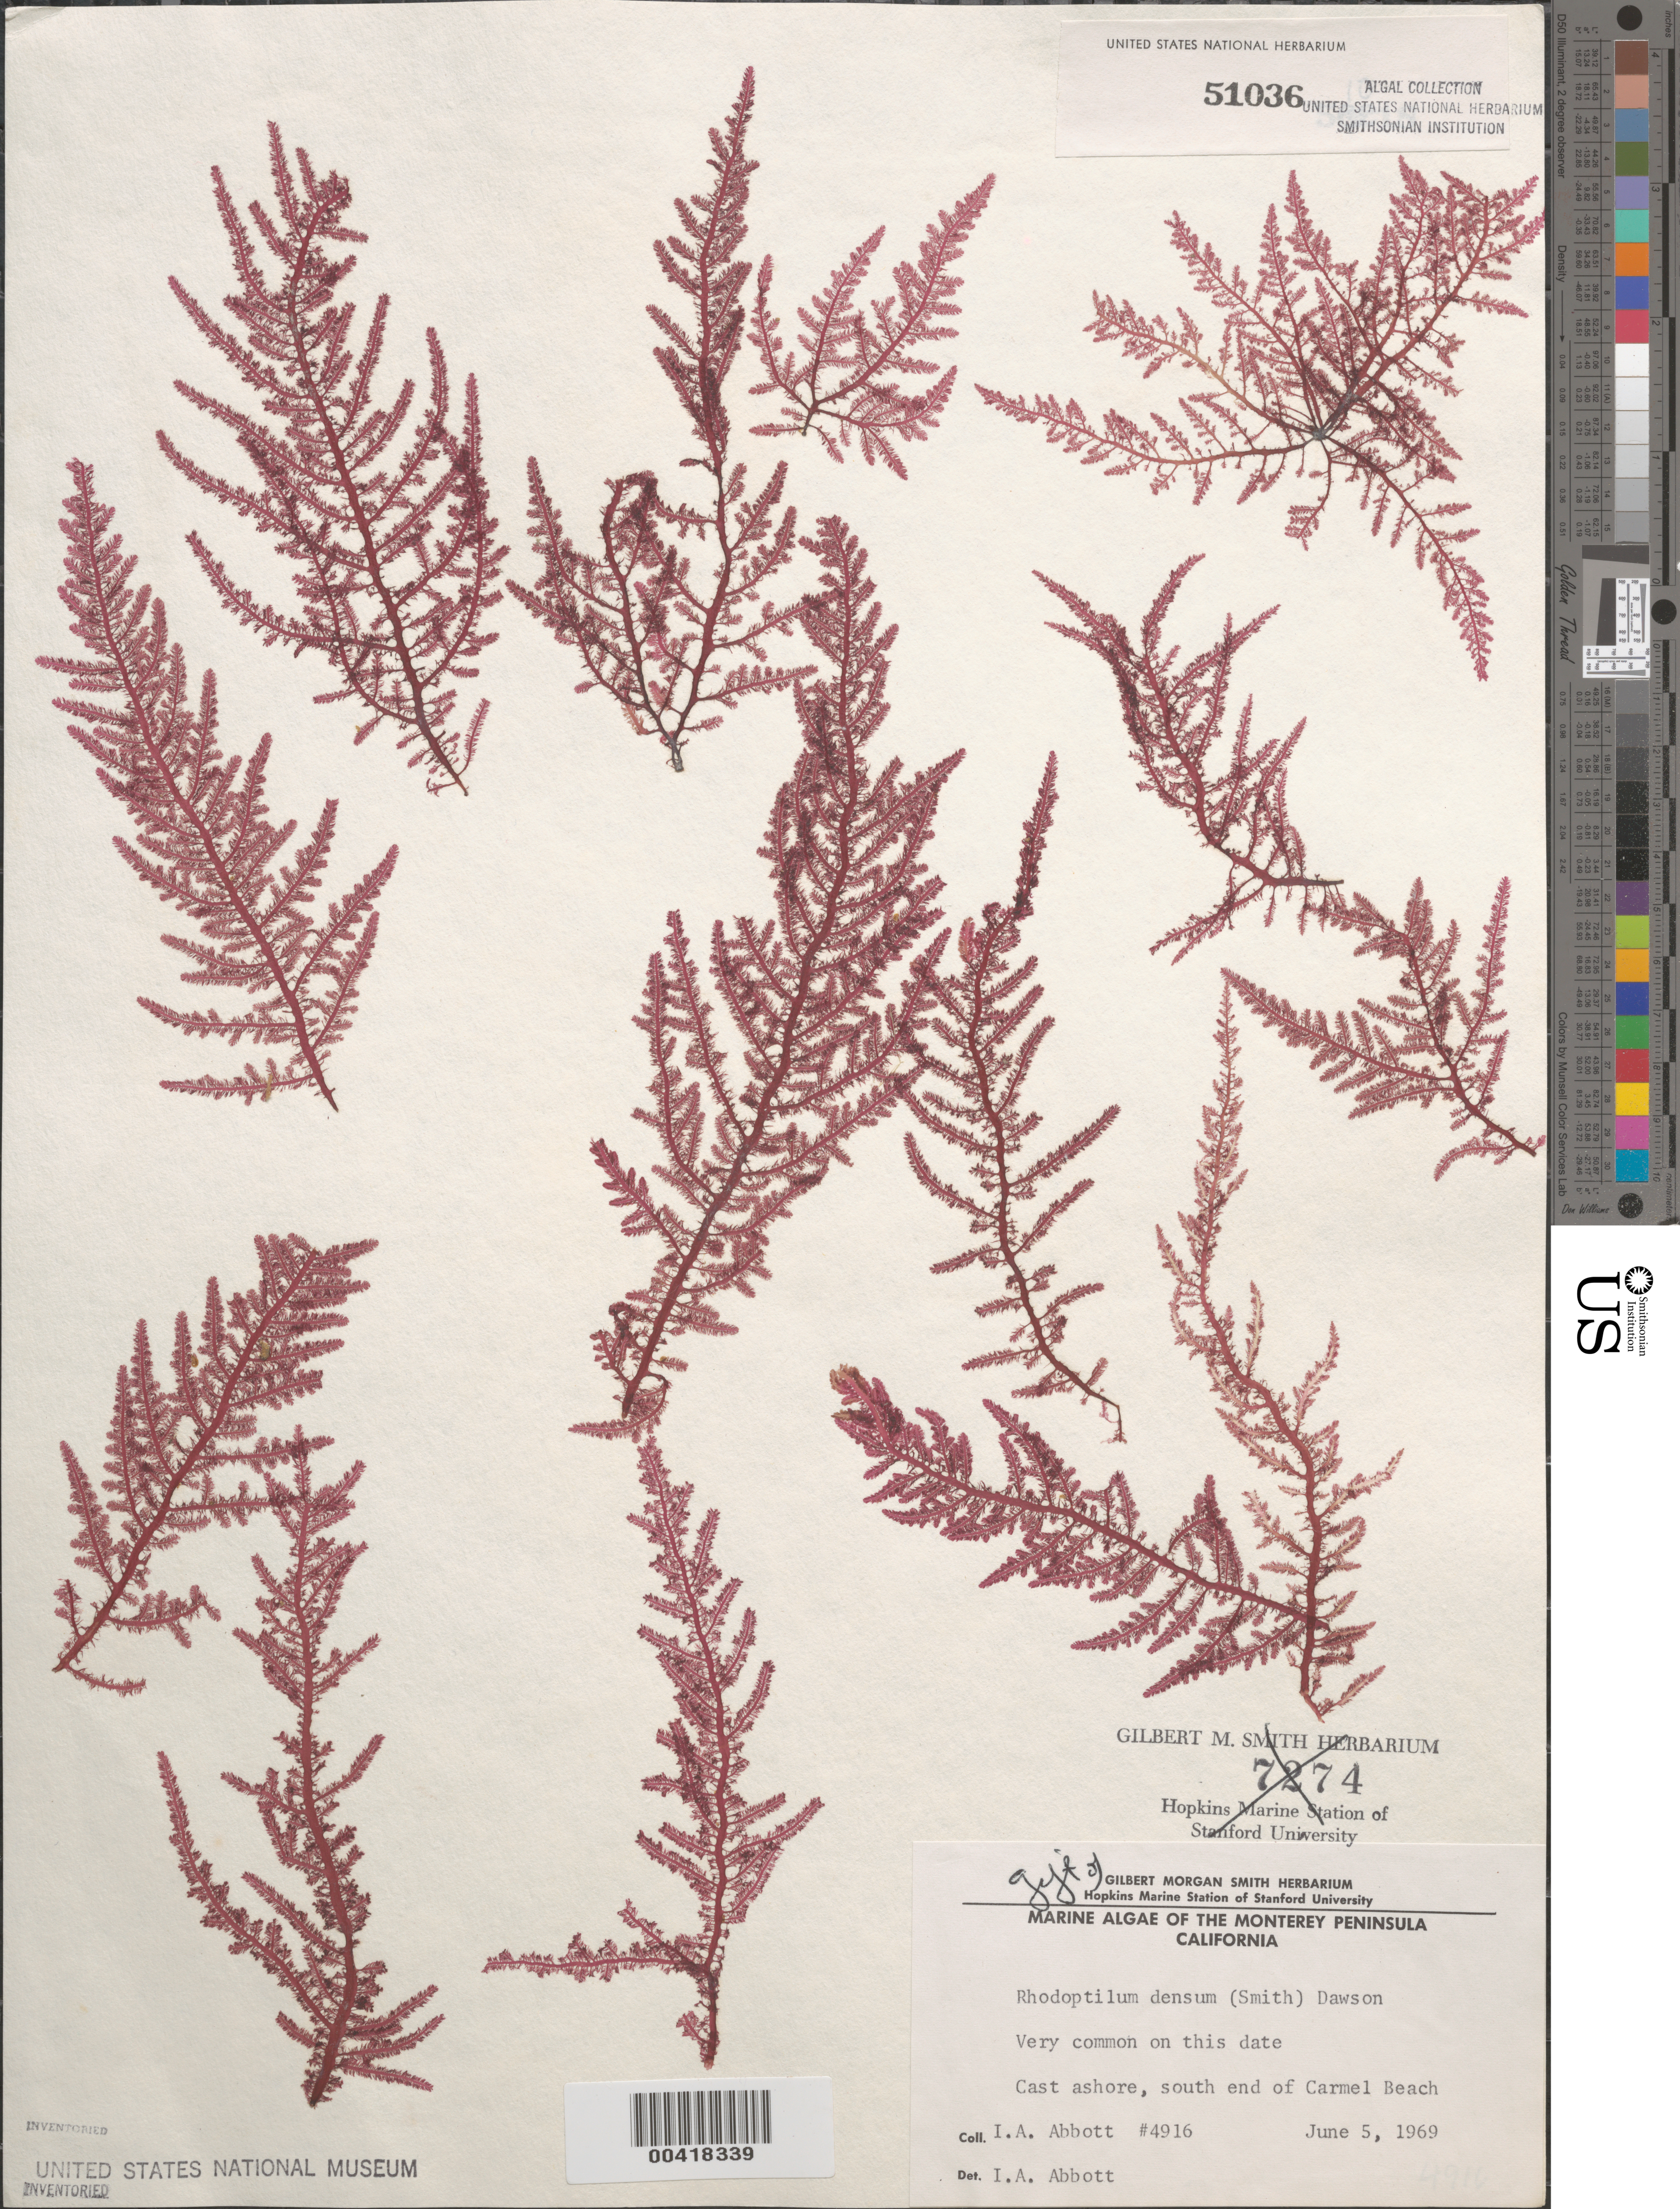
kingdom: Plantae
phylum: Rhodophyta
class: Florideophyceae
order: Ceramiales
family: Dasyaceae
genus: Rhodoptilum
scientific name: Rhodoptilum plumosum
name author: (Harv. & Bail.) Kylin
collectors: I. A. Abbott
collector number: IAA 4916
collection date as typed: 05 Jun 1969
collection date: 1969-06-05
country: United States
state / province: California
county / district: Monterey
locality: Carmel Beach, south end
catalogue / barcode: US 51036